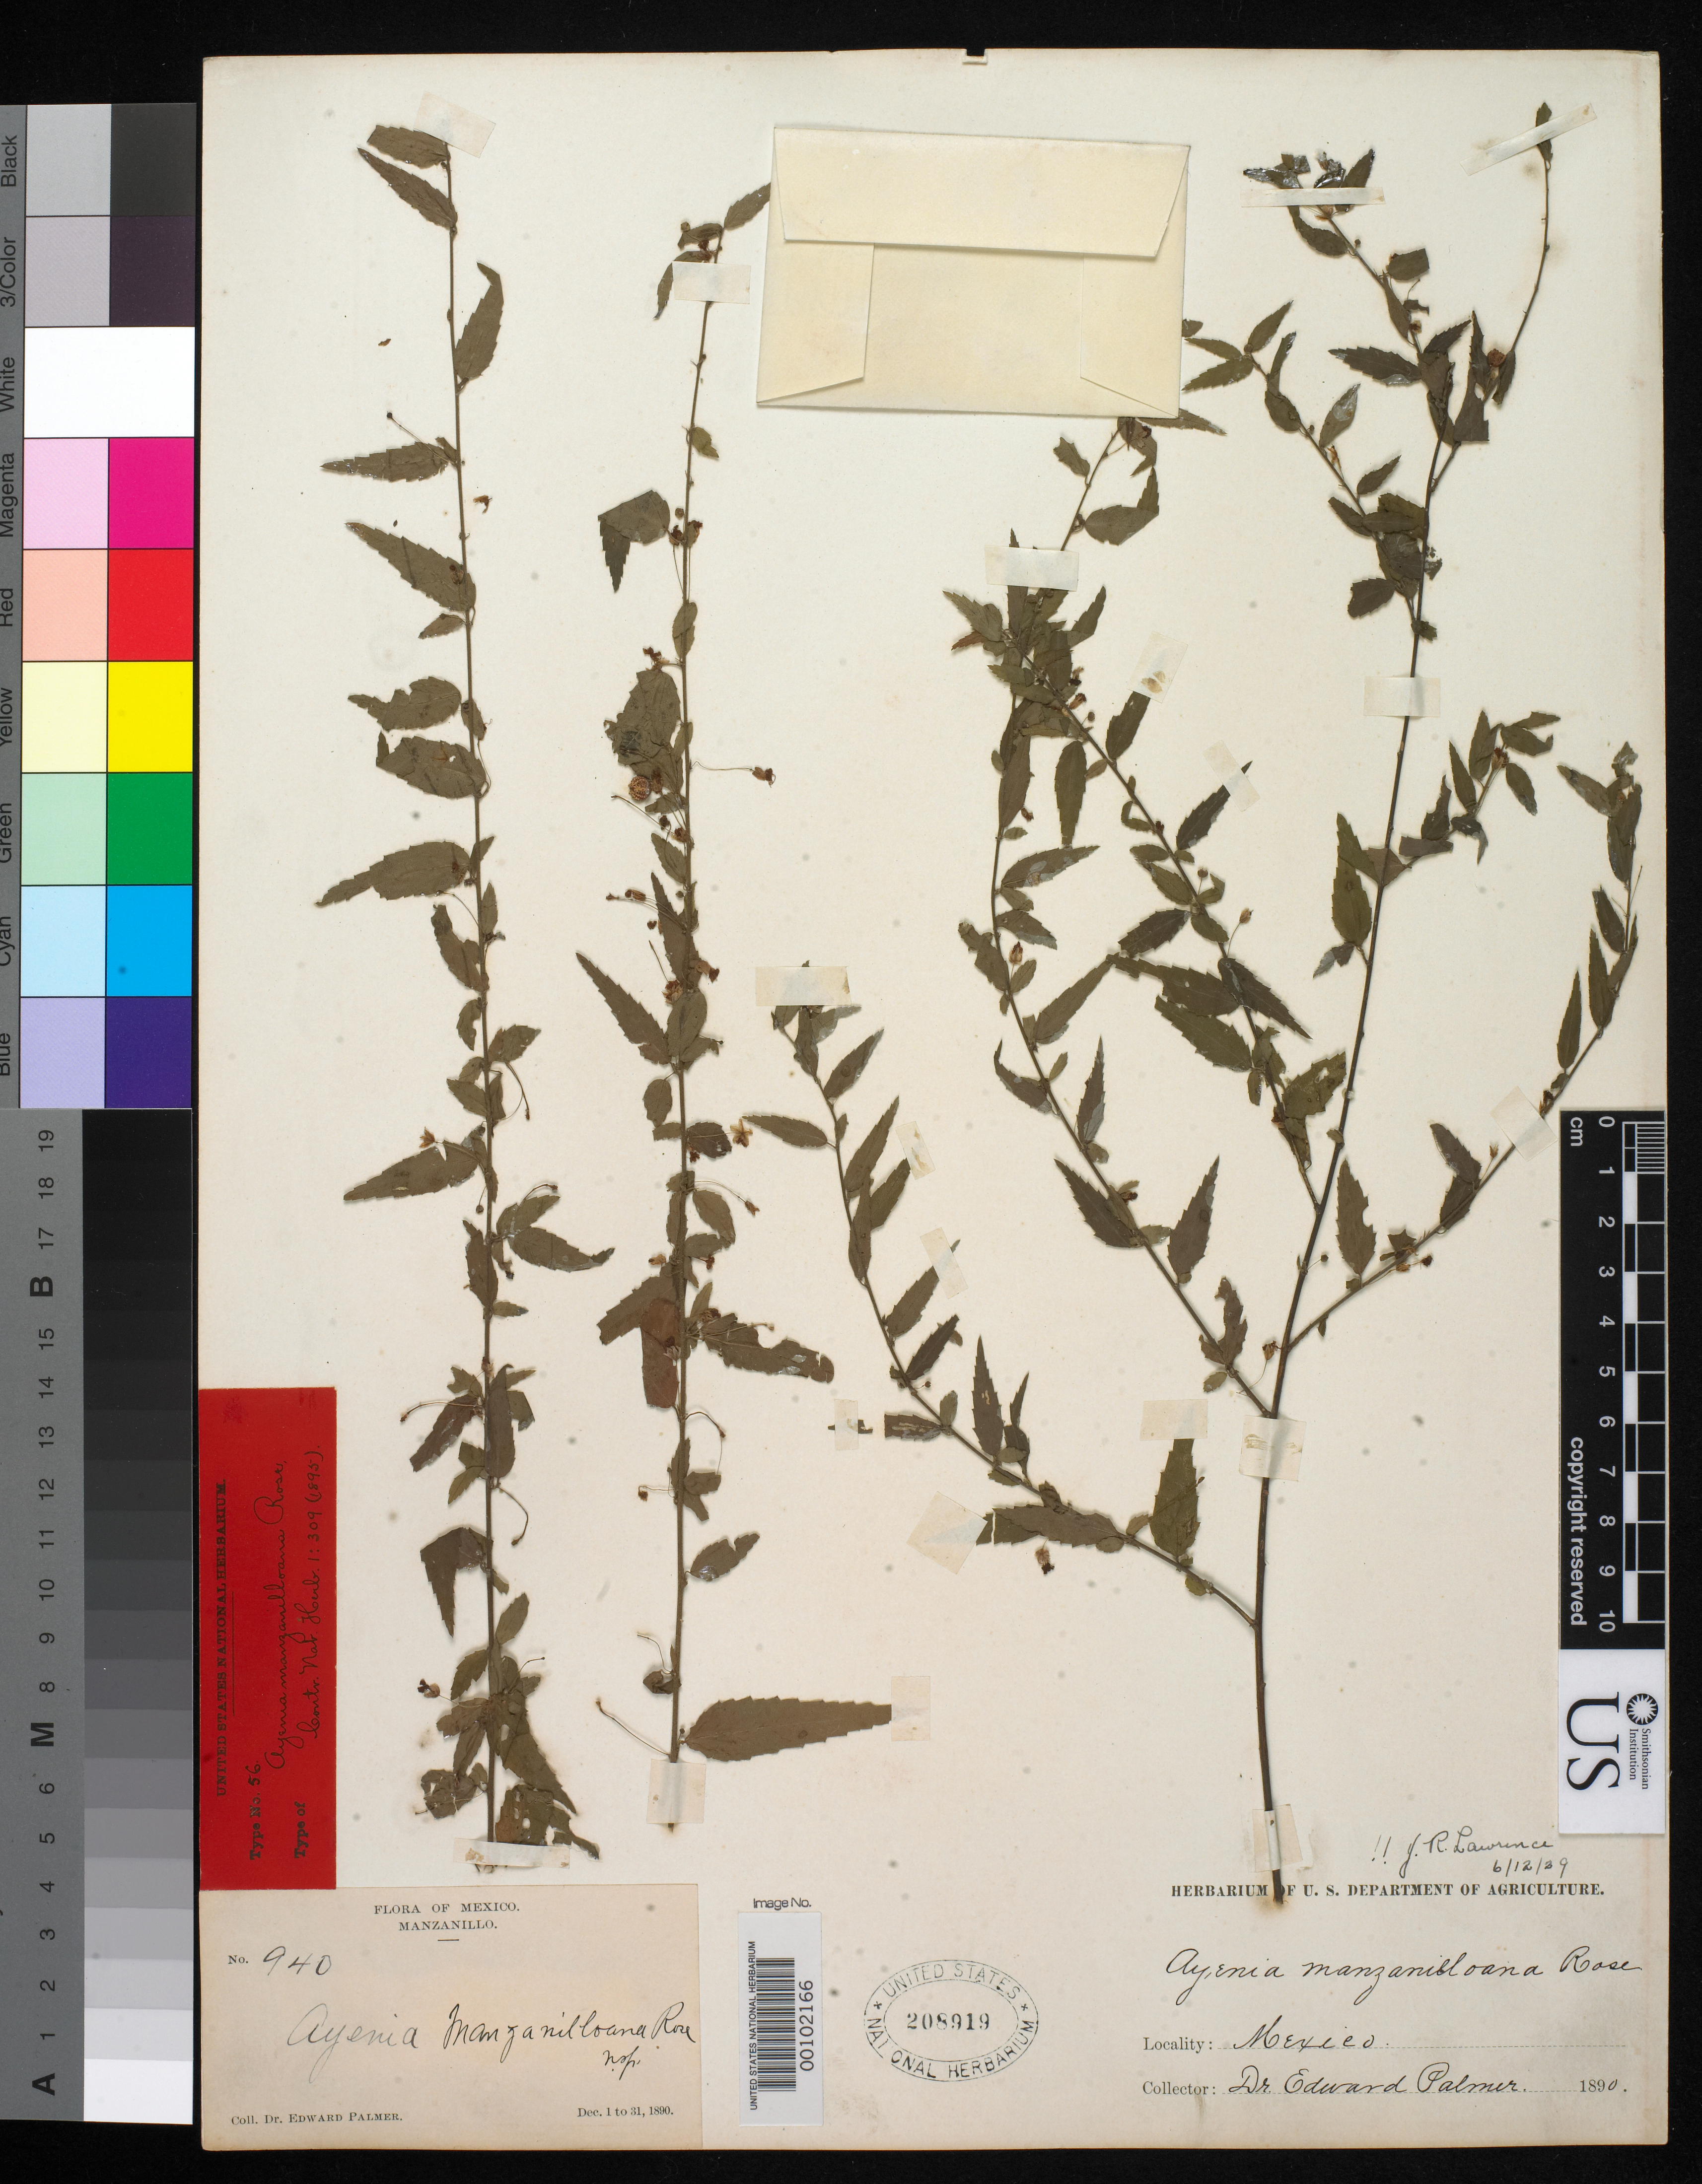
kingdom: Plantae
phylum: Tracheophyta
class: Magnoliopsida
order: Malvales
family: Malvaceae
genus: Ayenia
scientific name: Ayenia manzanilloana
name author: Rose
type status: Holotype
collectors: E. Palmer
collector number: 940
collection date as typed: Dec 1890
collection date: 1890-12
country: Mexico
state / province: Colima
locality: Manzanillo.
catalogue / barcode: US 208919